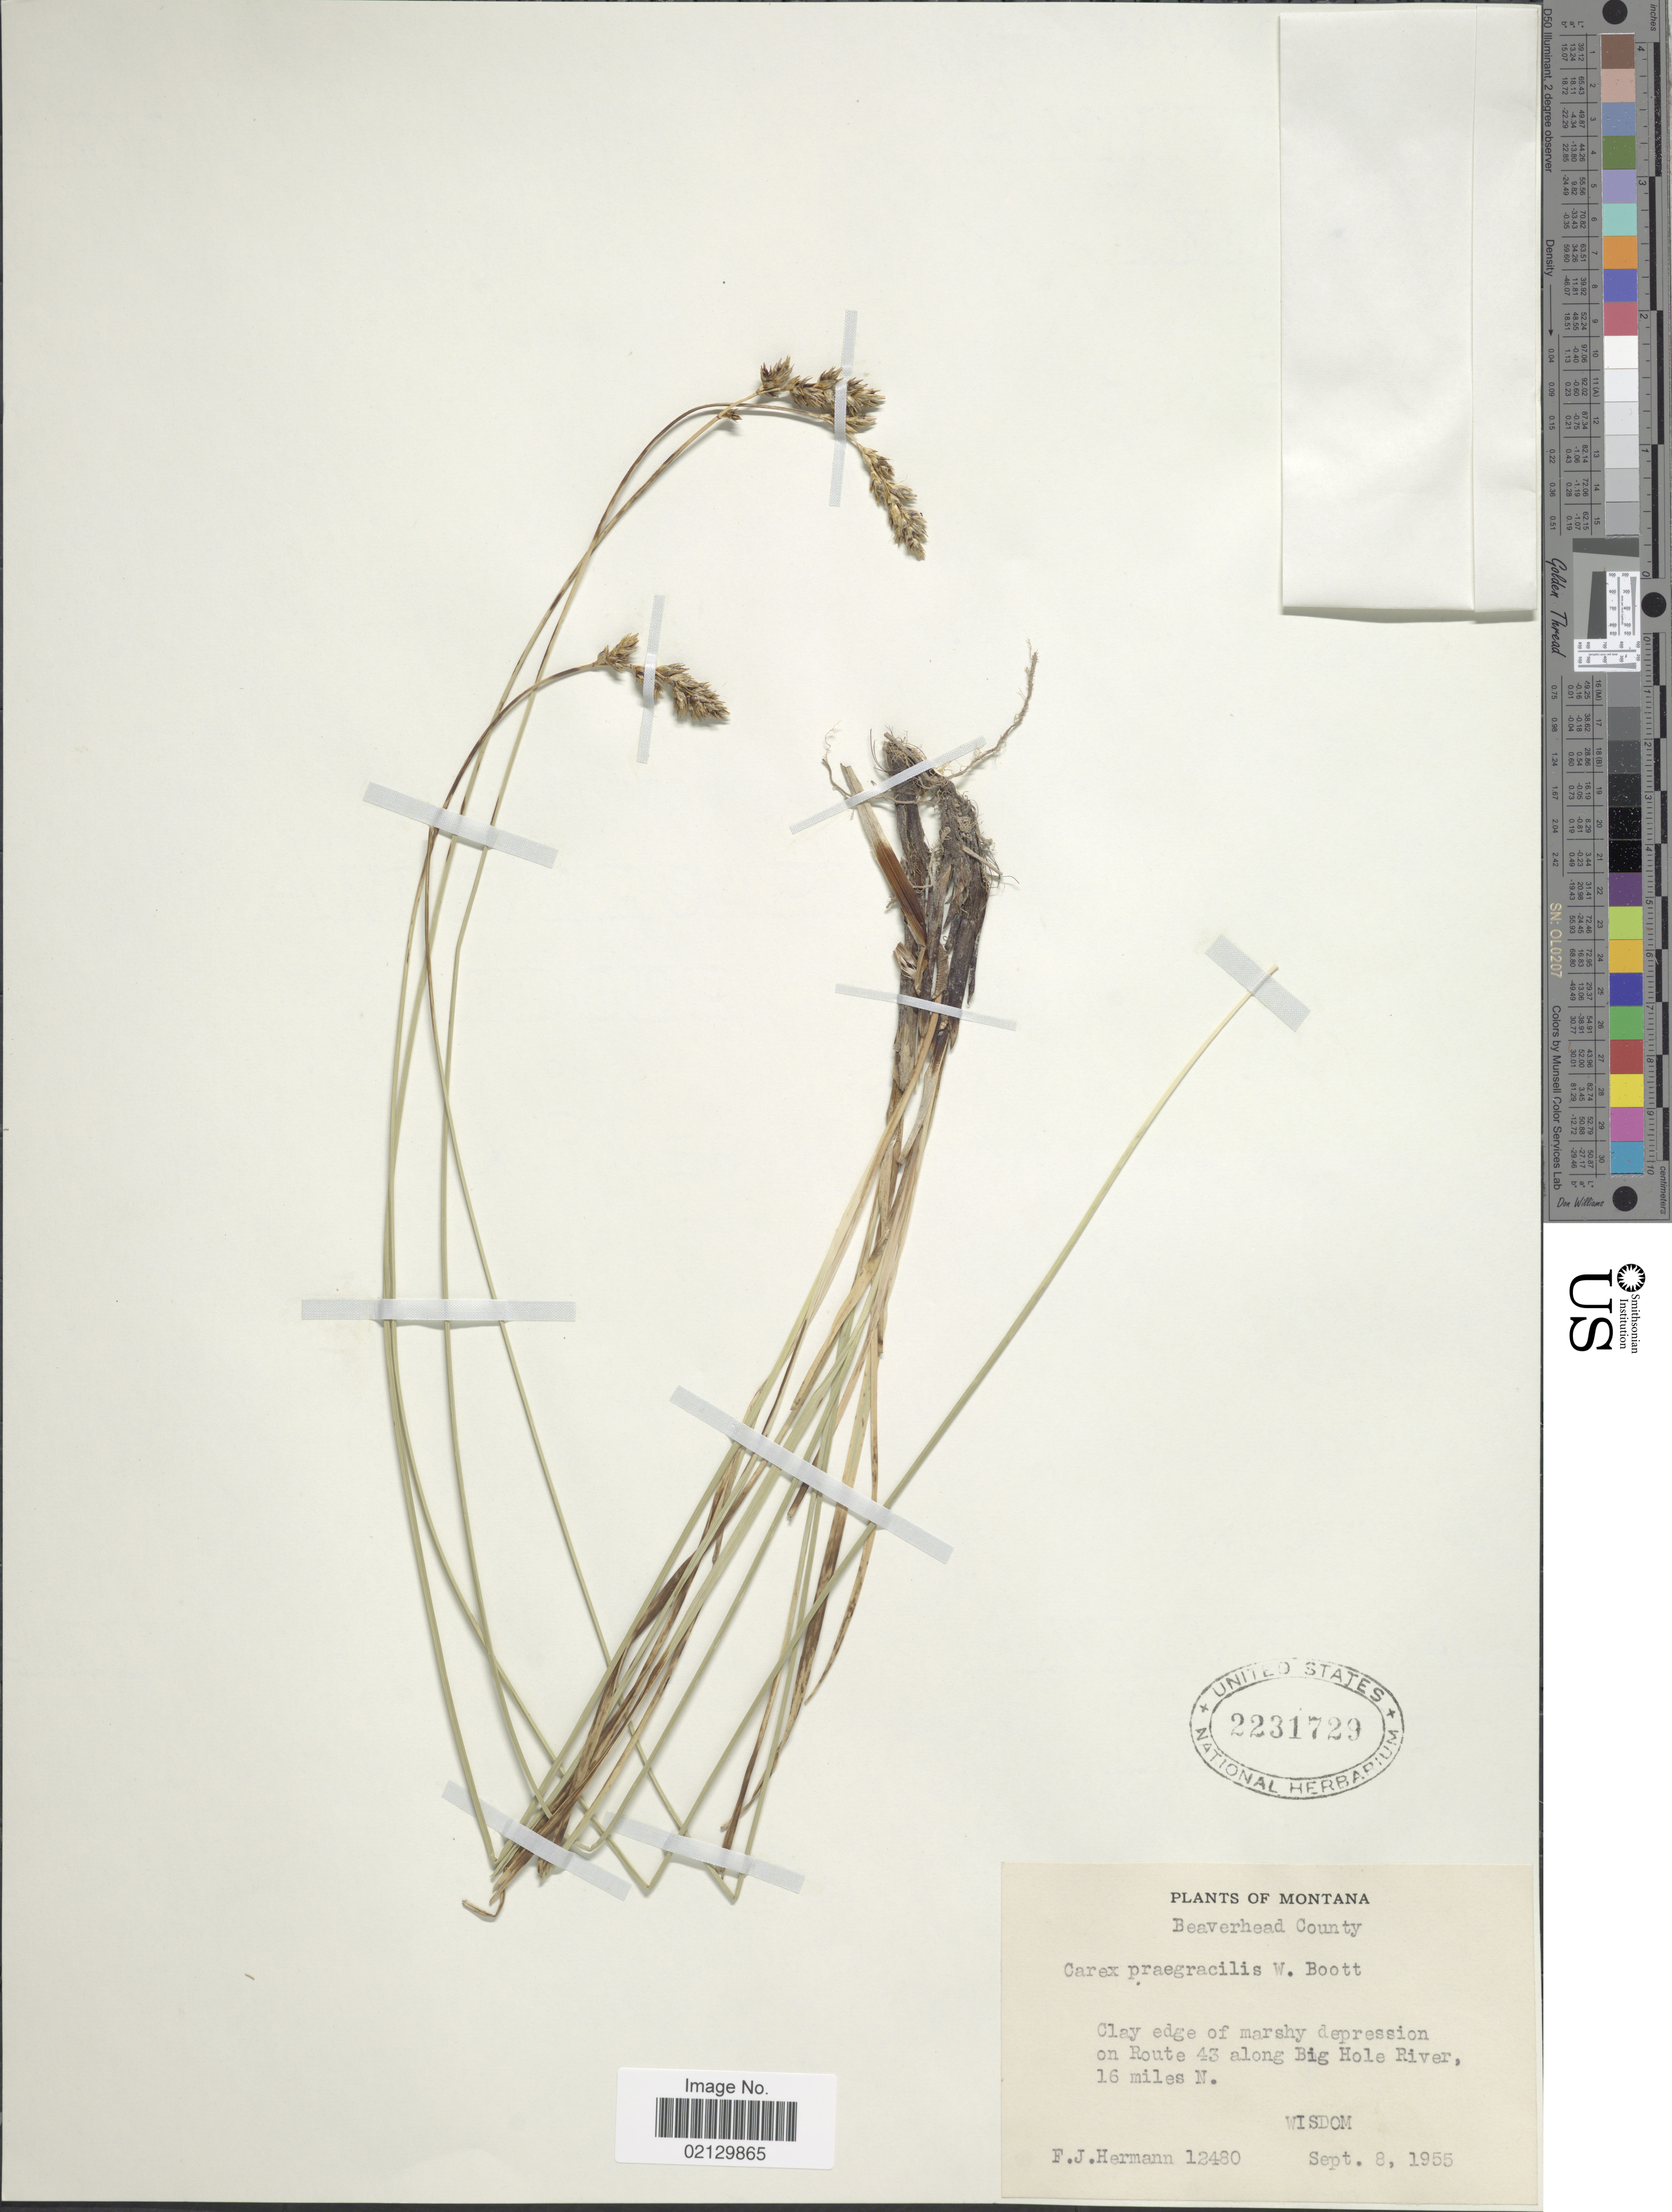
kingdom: Plantae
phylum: Tracheophyta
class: Liliopsida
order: Poales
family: Cyperaceae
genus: Carex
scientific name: Carex praegracilis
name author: W. Boott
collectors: F. J. Hermann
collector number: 12480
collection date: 1955-09-08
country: United States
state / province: Montana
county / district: Beaverhead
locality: Clay edge of marshy depression on route 43 along Big Hole River. 16 miles N. Wisdom.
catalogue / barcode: US 2231729